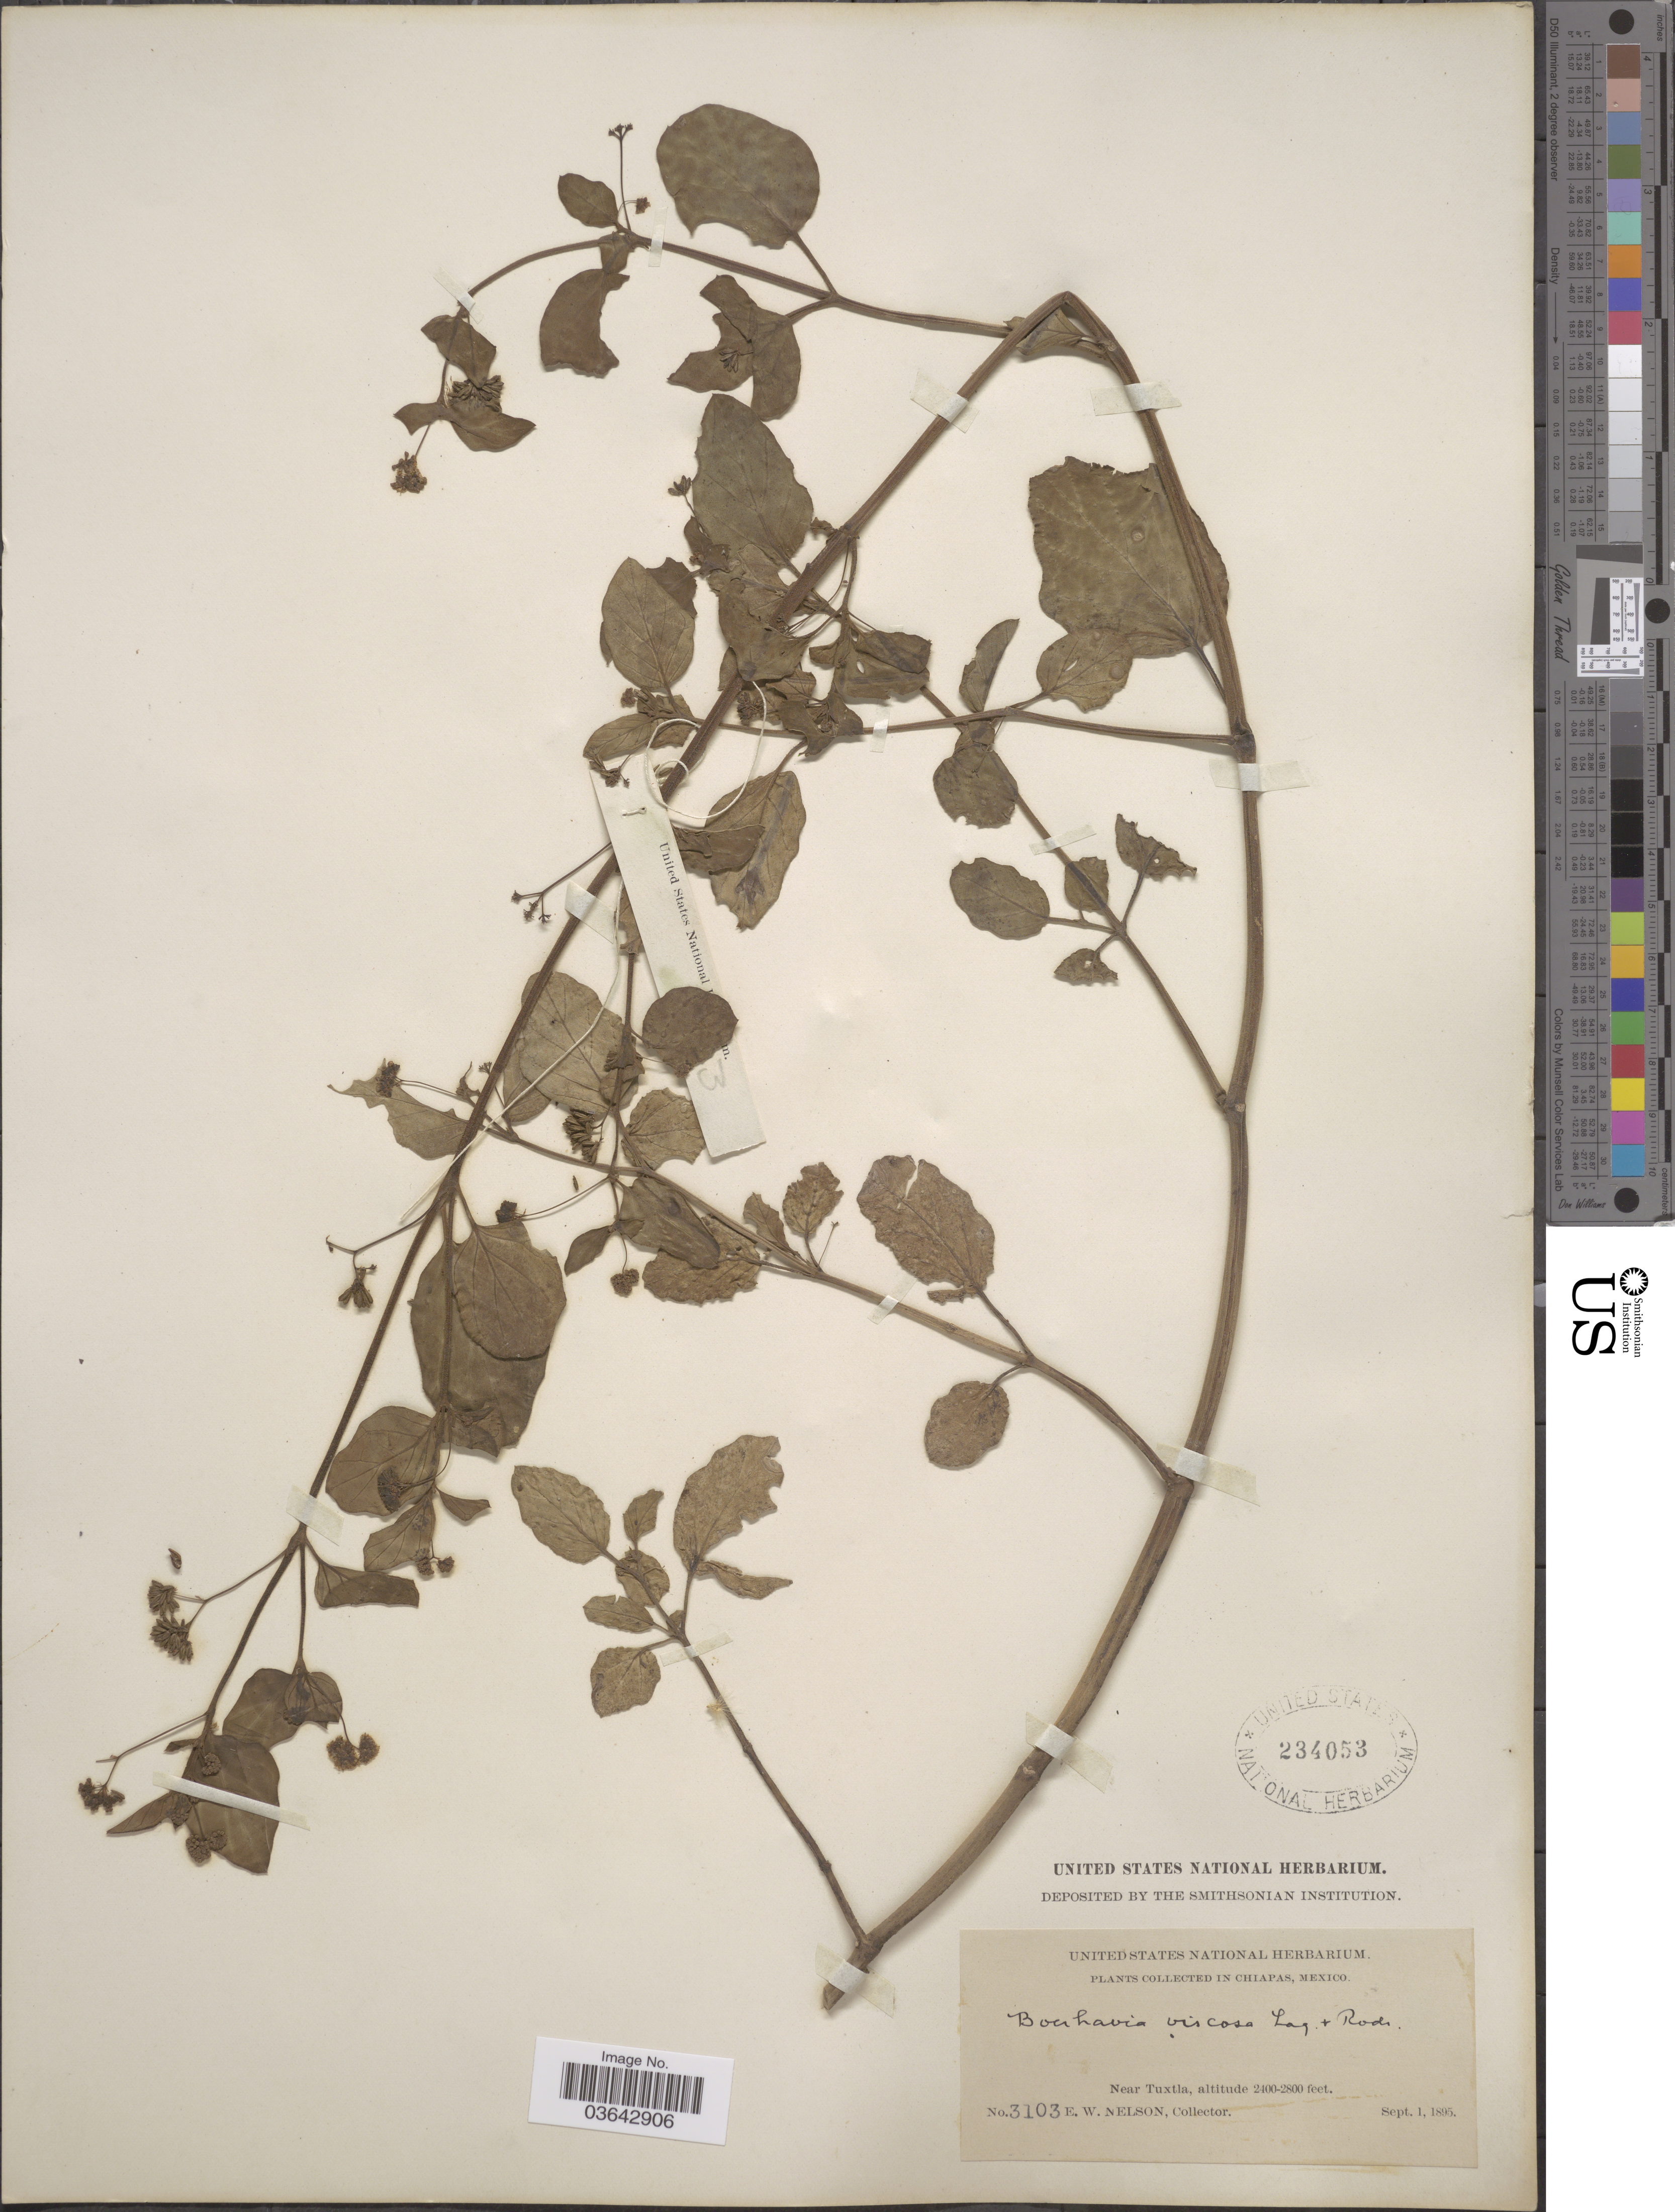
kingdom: Plantae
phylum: Tracheophyta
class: Magnoliopsida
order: Caryophyllales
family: Nyctaginaceae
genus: Boerhavia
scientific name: Boerhavia caribaea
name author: Jacq.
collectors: E. W. Nelson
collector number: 3103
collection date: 1895-09-01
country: Mexico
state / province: Chiapas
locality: Near Tuxtla.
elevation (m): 732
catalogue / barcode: US 234053